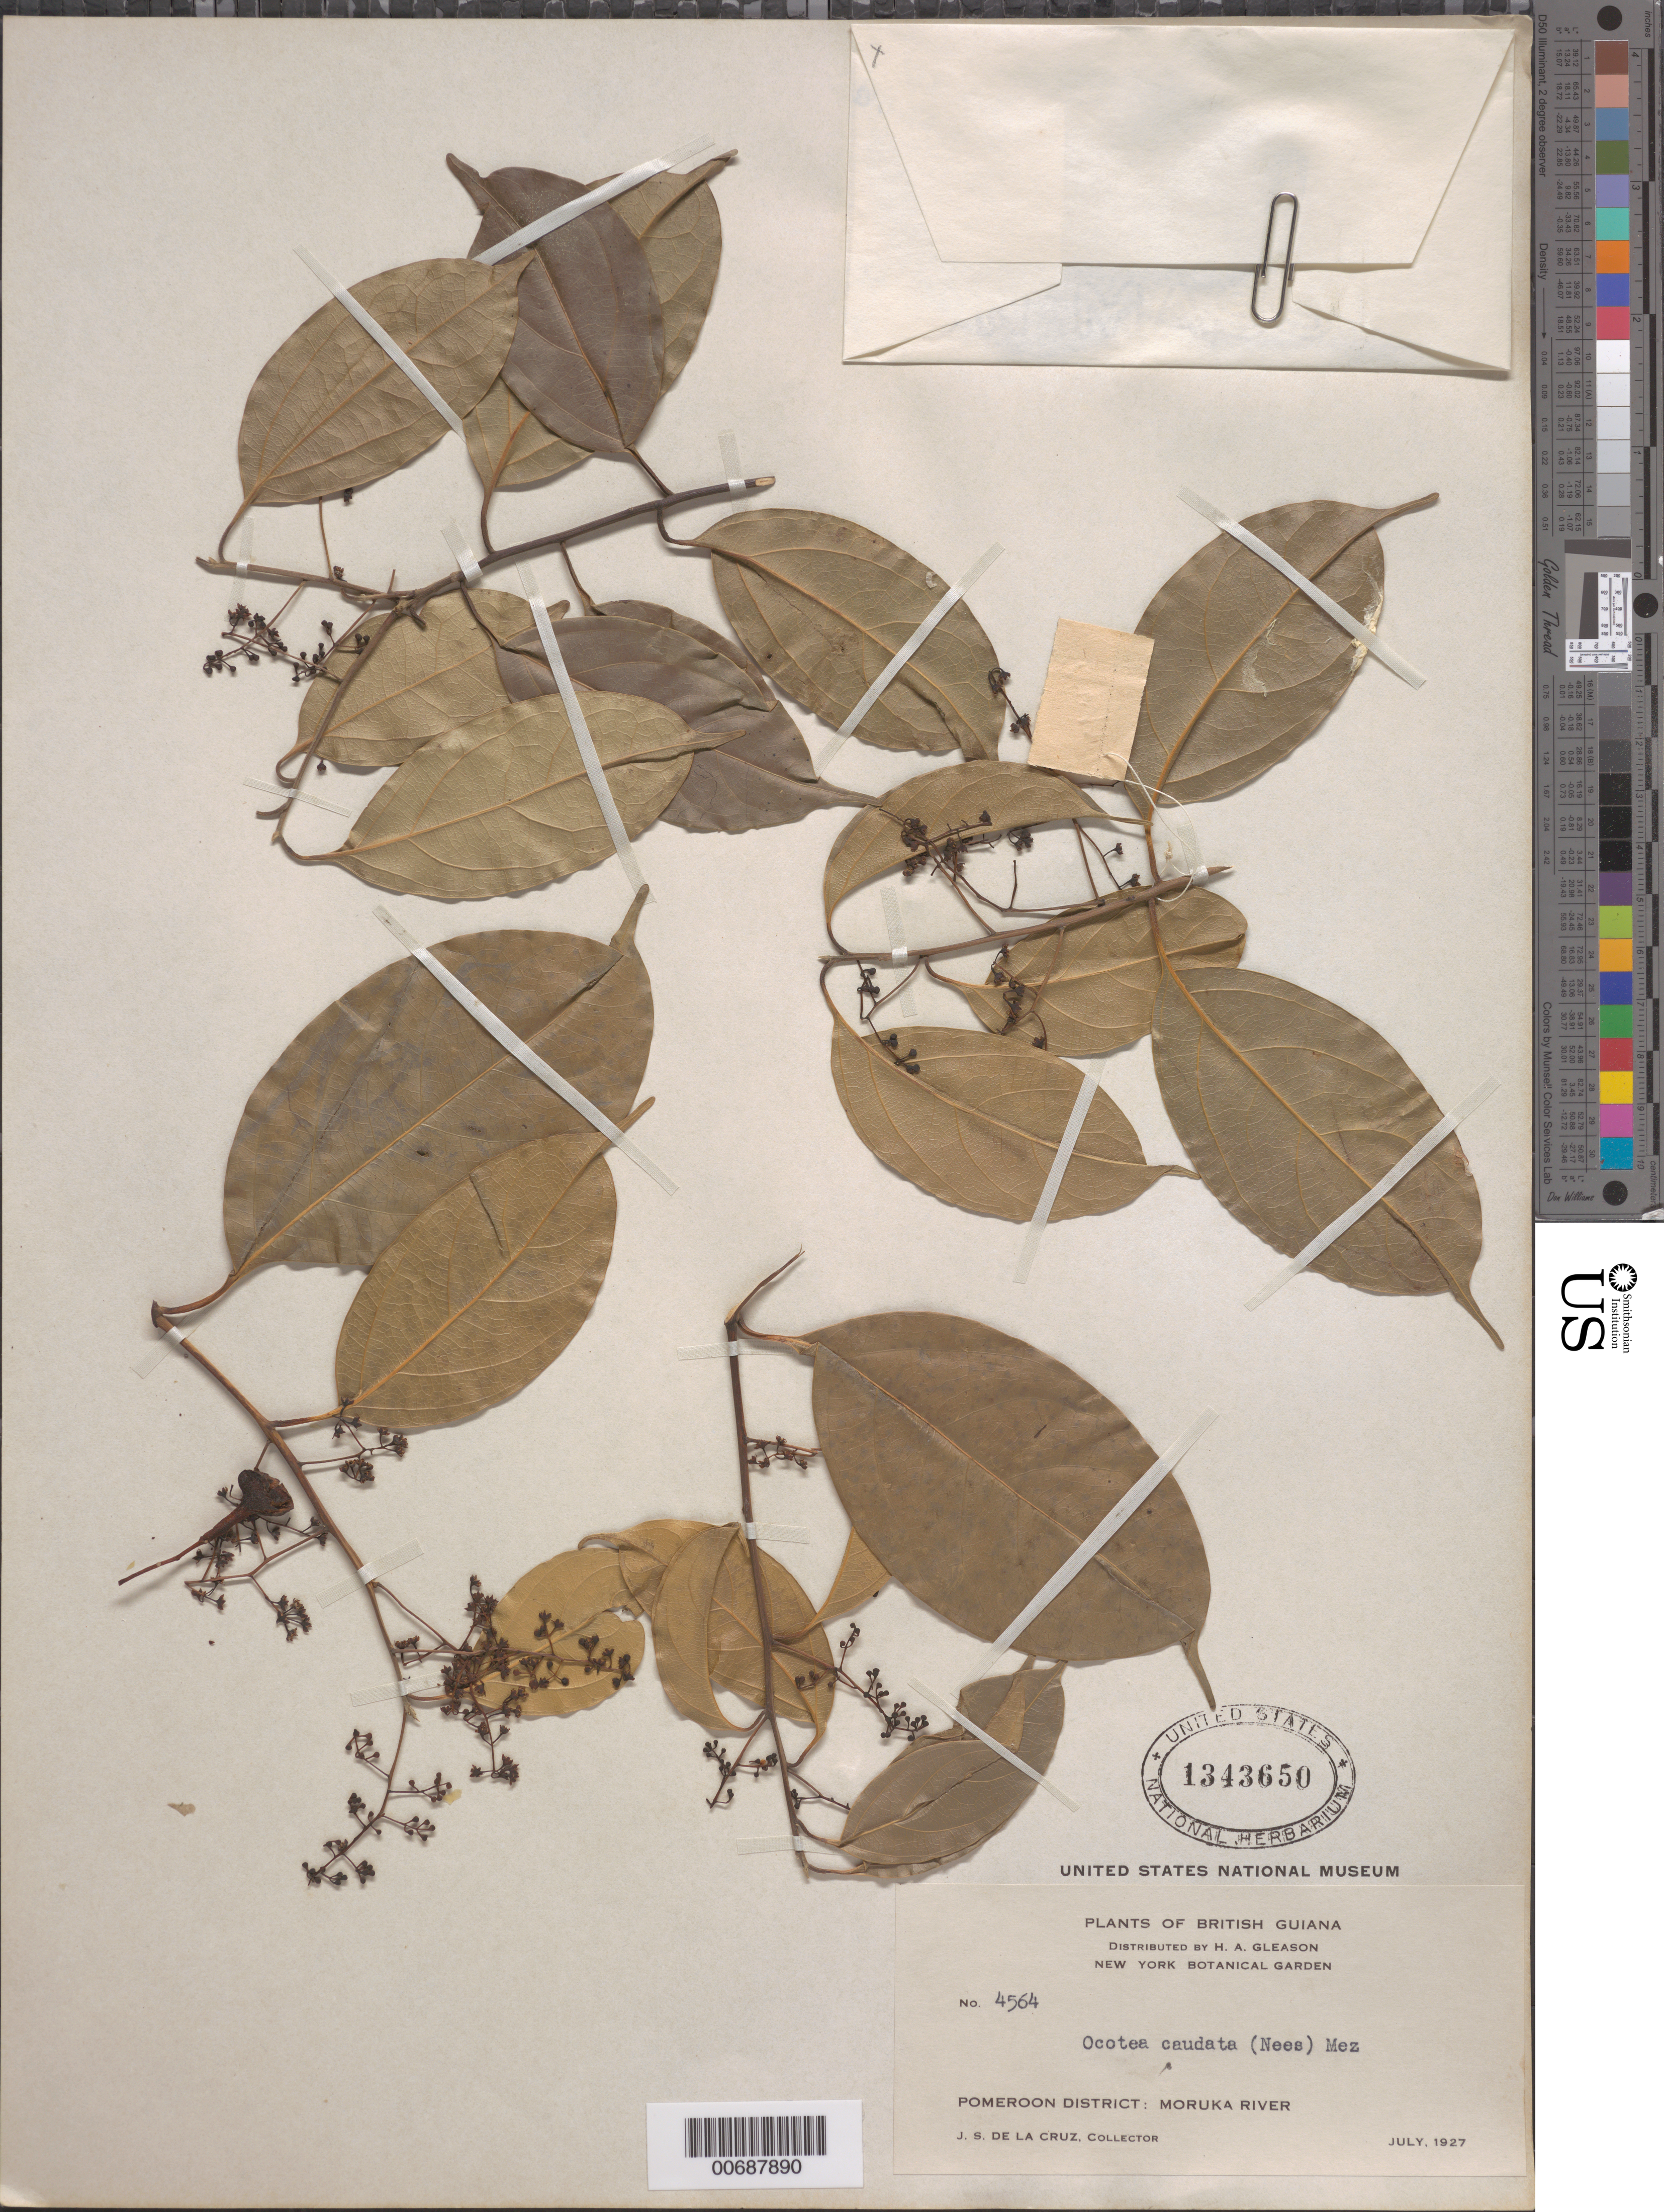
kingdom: Plantae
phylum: Tracheophyta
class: Magnoliopsida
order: Laurales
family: Lauraceae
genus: Ocotea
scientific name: Ocotea caudata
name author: (Nees) Mez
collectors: J. S. de la Cruz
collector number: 4564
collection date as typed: Jul-27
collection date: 1927-07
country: Guyana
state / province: Barima-Waini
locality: Moruka R., Pomeroon Dist.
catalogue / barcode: US 1343650